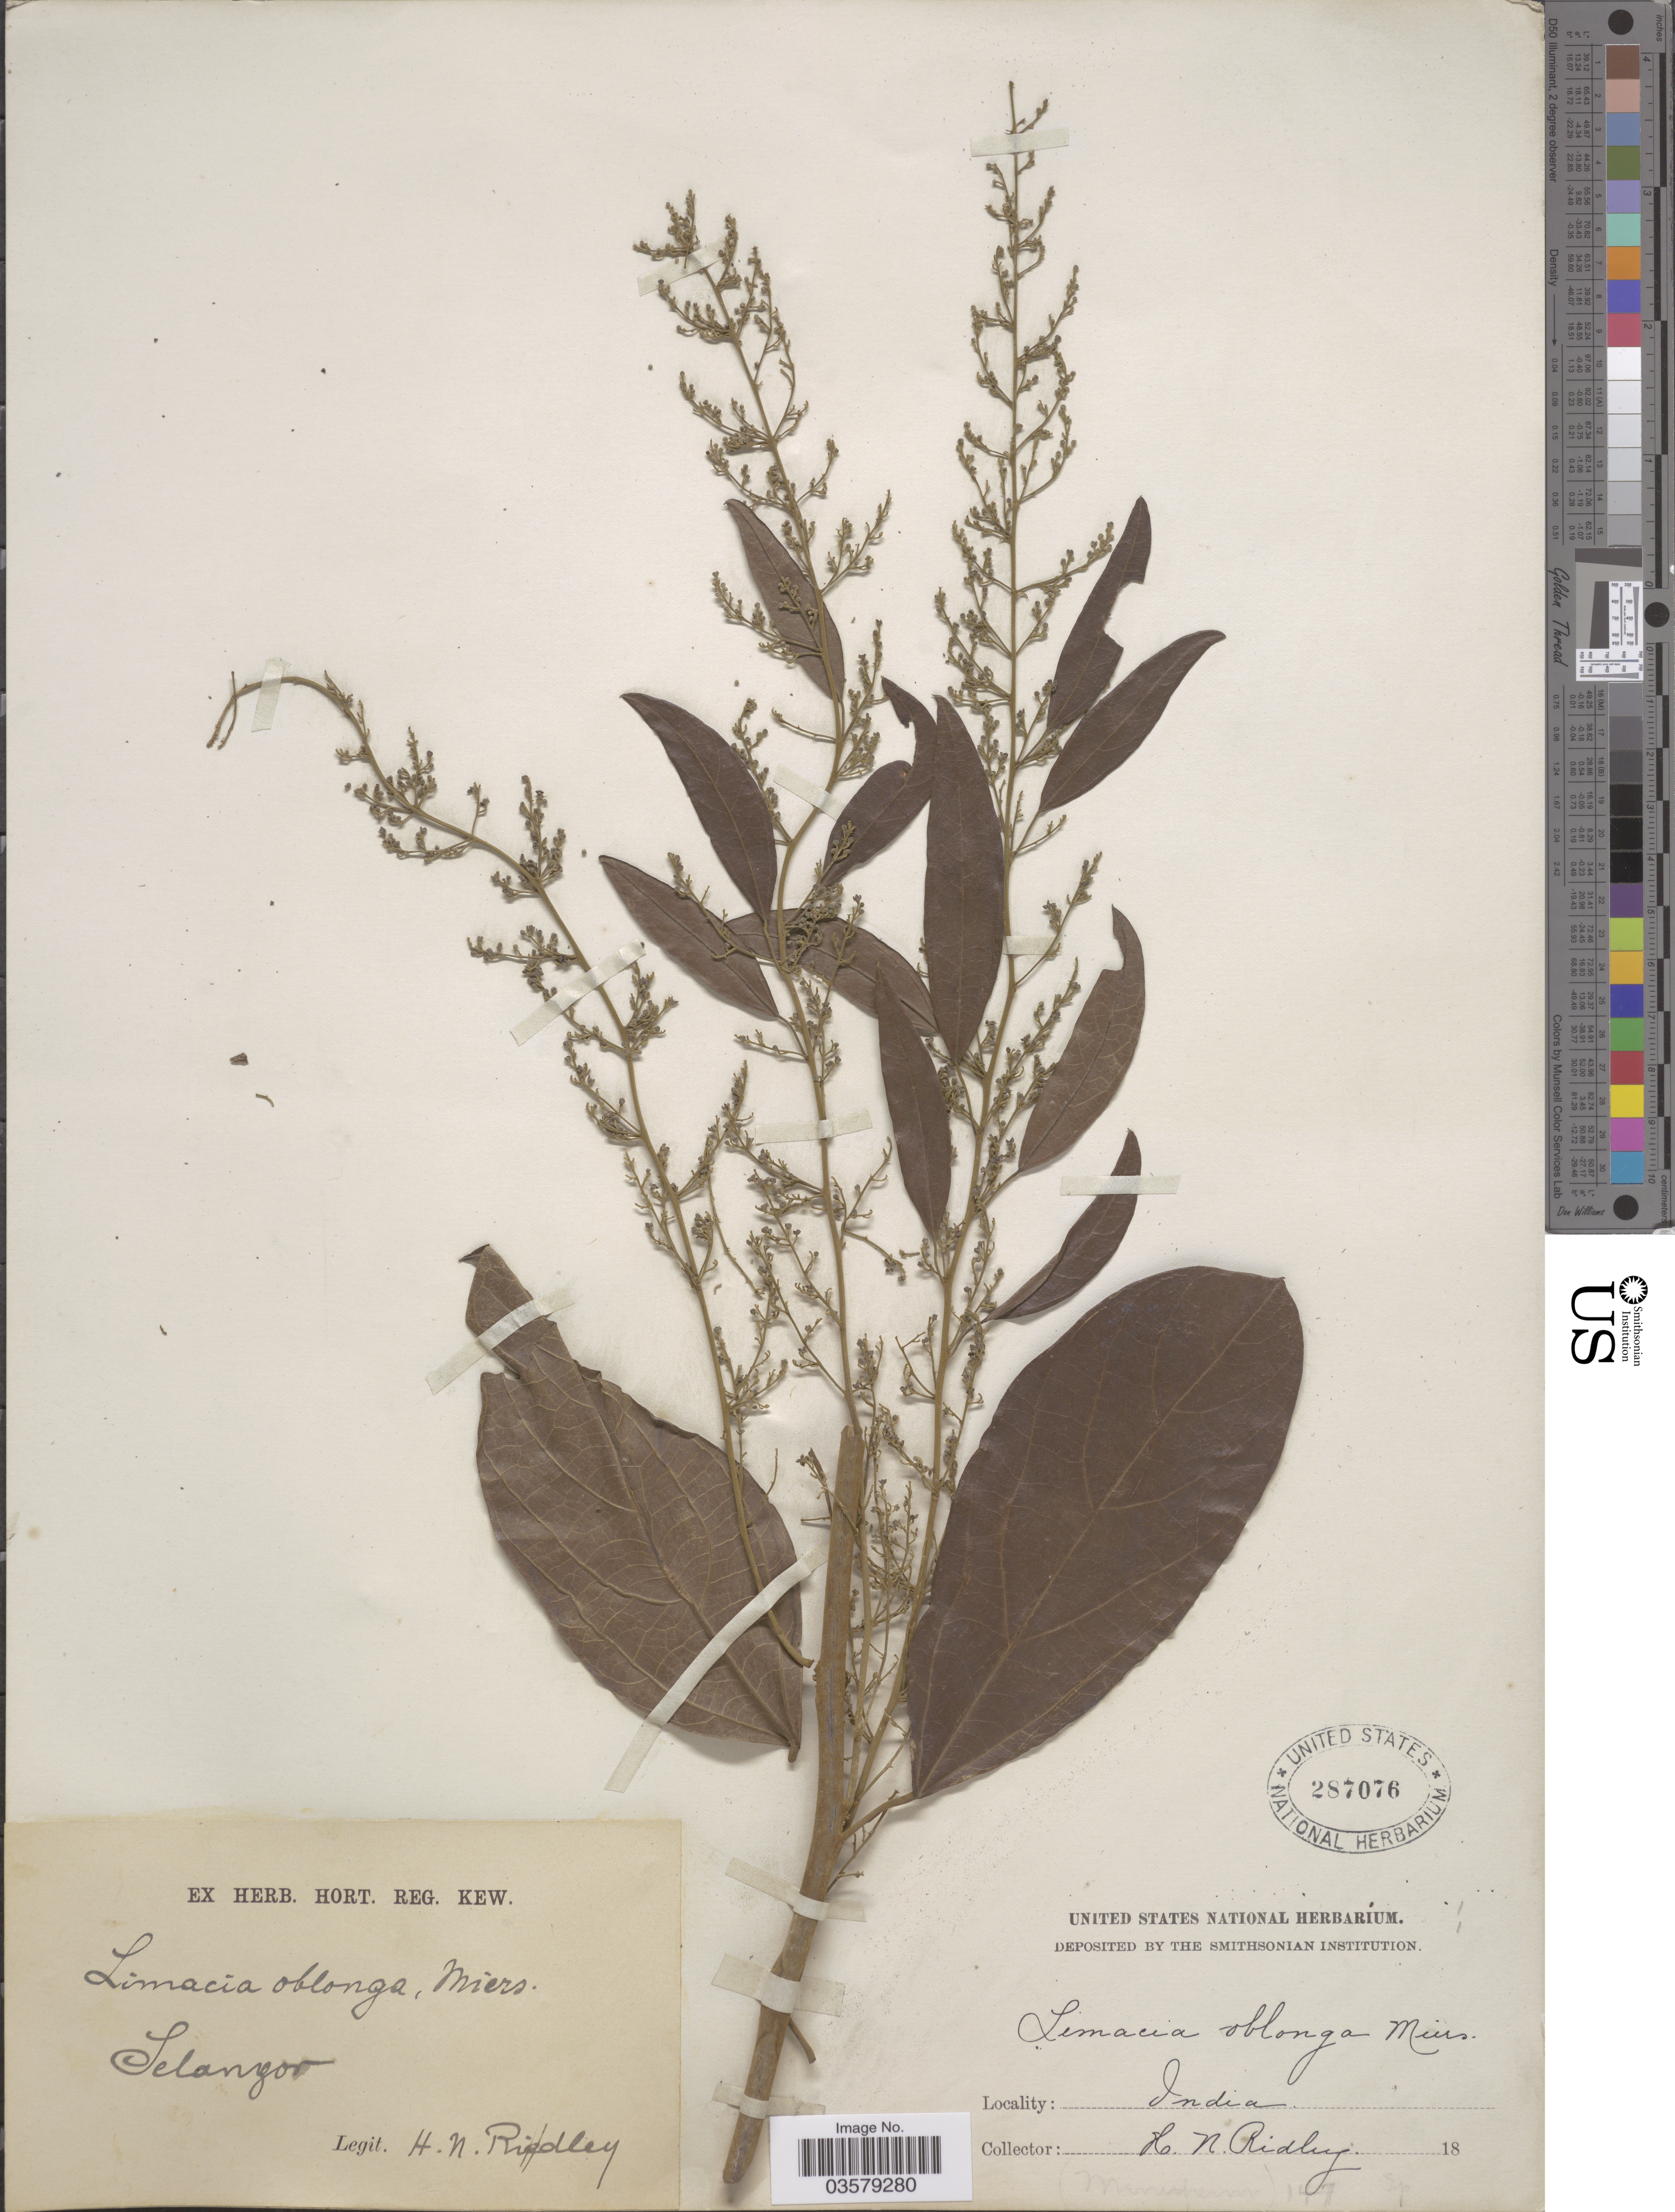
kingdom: Plantae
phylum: Tracheophyta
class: Magnoliopsida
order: Ranunculales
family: Menispermaceae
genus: Limacia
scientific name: Limacia oblonga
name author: Hook. f. & Thomson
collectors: H. N. Ridley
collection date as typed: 18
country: Malaysia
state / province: Selangor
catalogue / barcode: US 287076